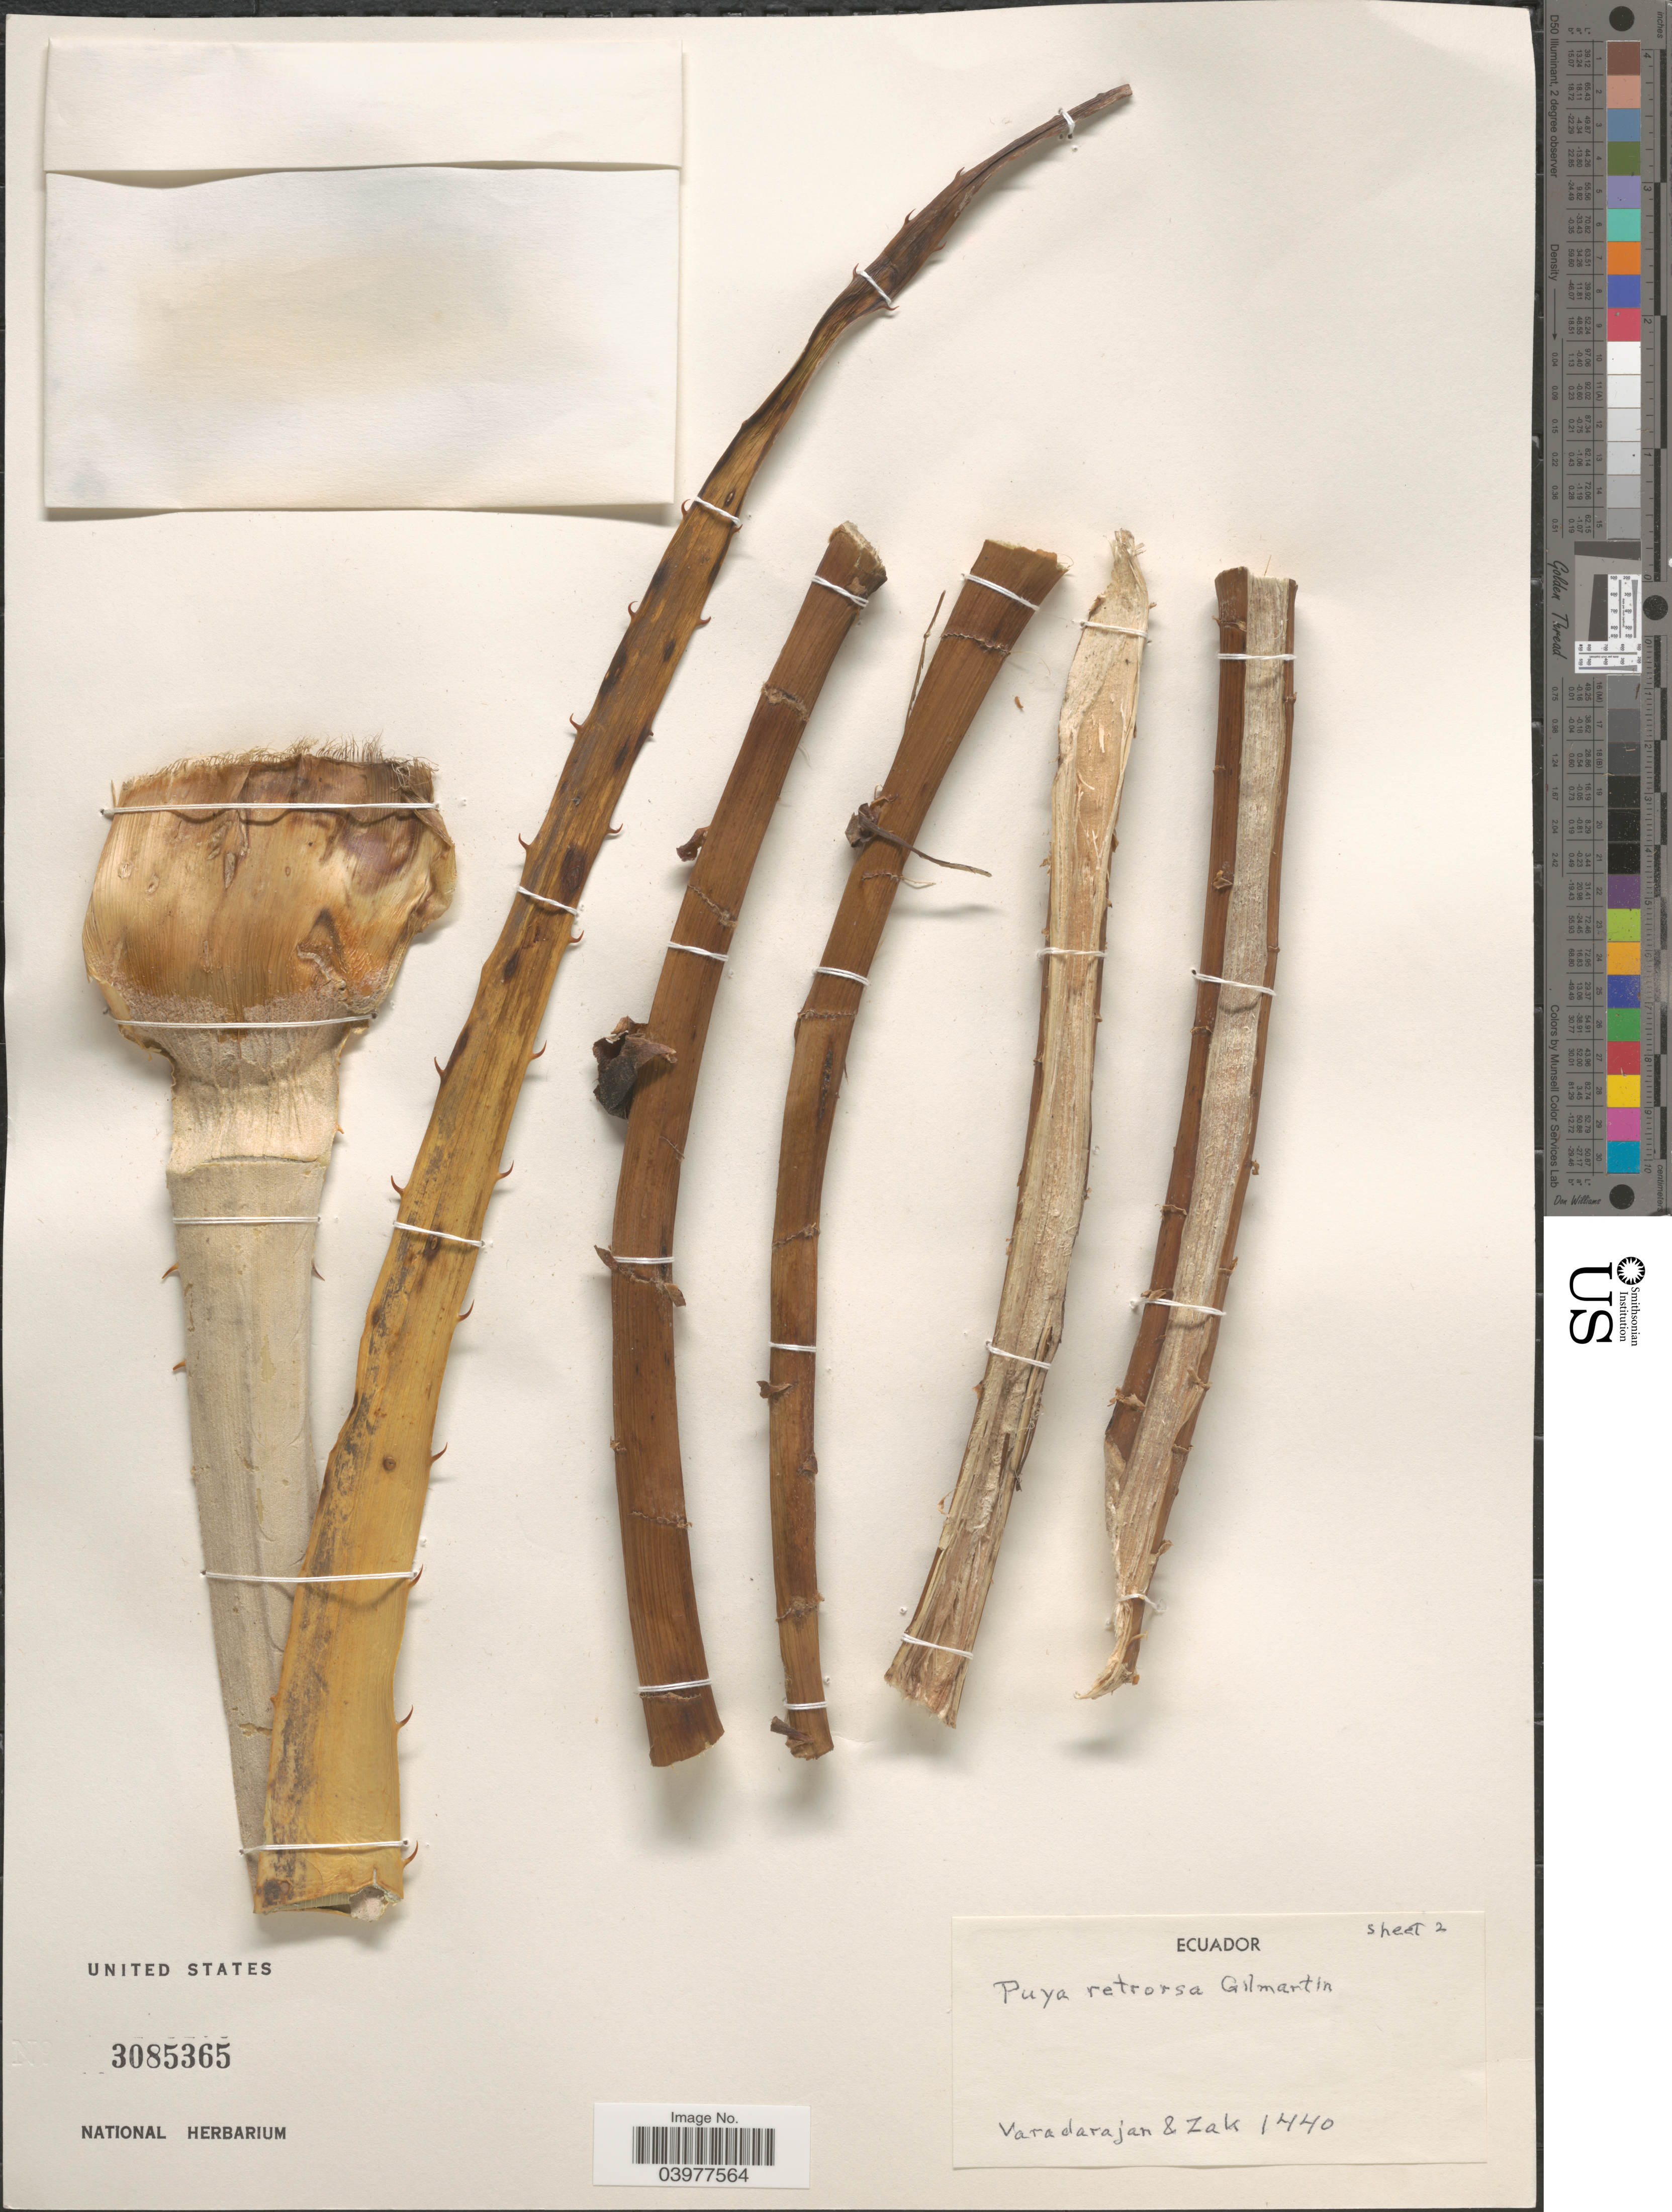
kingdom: Plantae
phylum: Tracheophyta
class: Liliopsida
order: Poales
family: Bromeliaceae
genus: Puya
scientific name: Puya retrorsa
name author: Gilmartin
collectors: Varadarajan, -- & Zak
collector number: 1440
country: Ecuador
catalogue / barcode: US 3085365